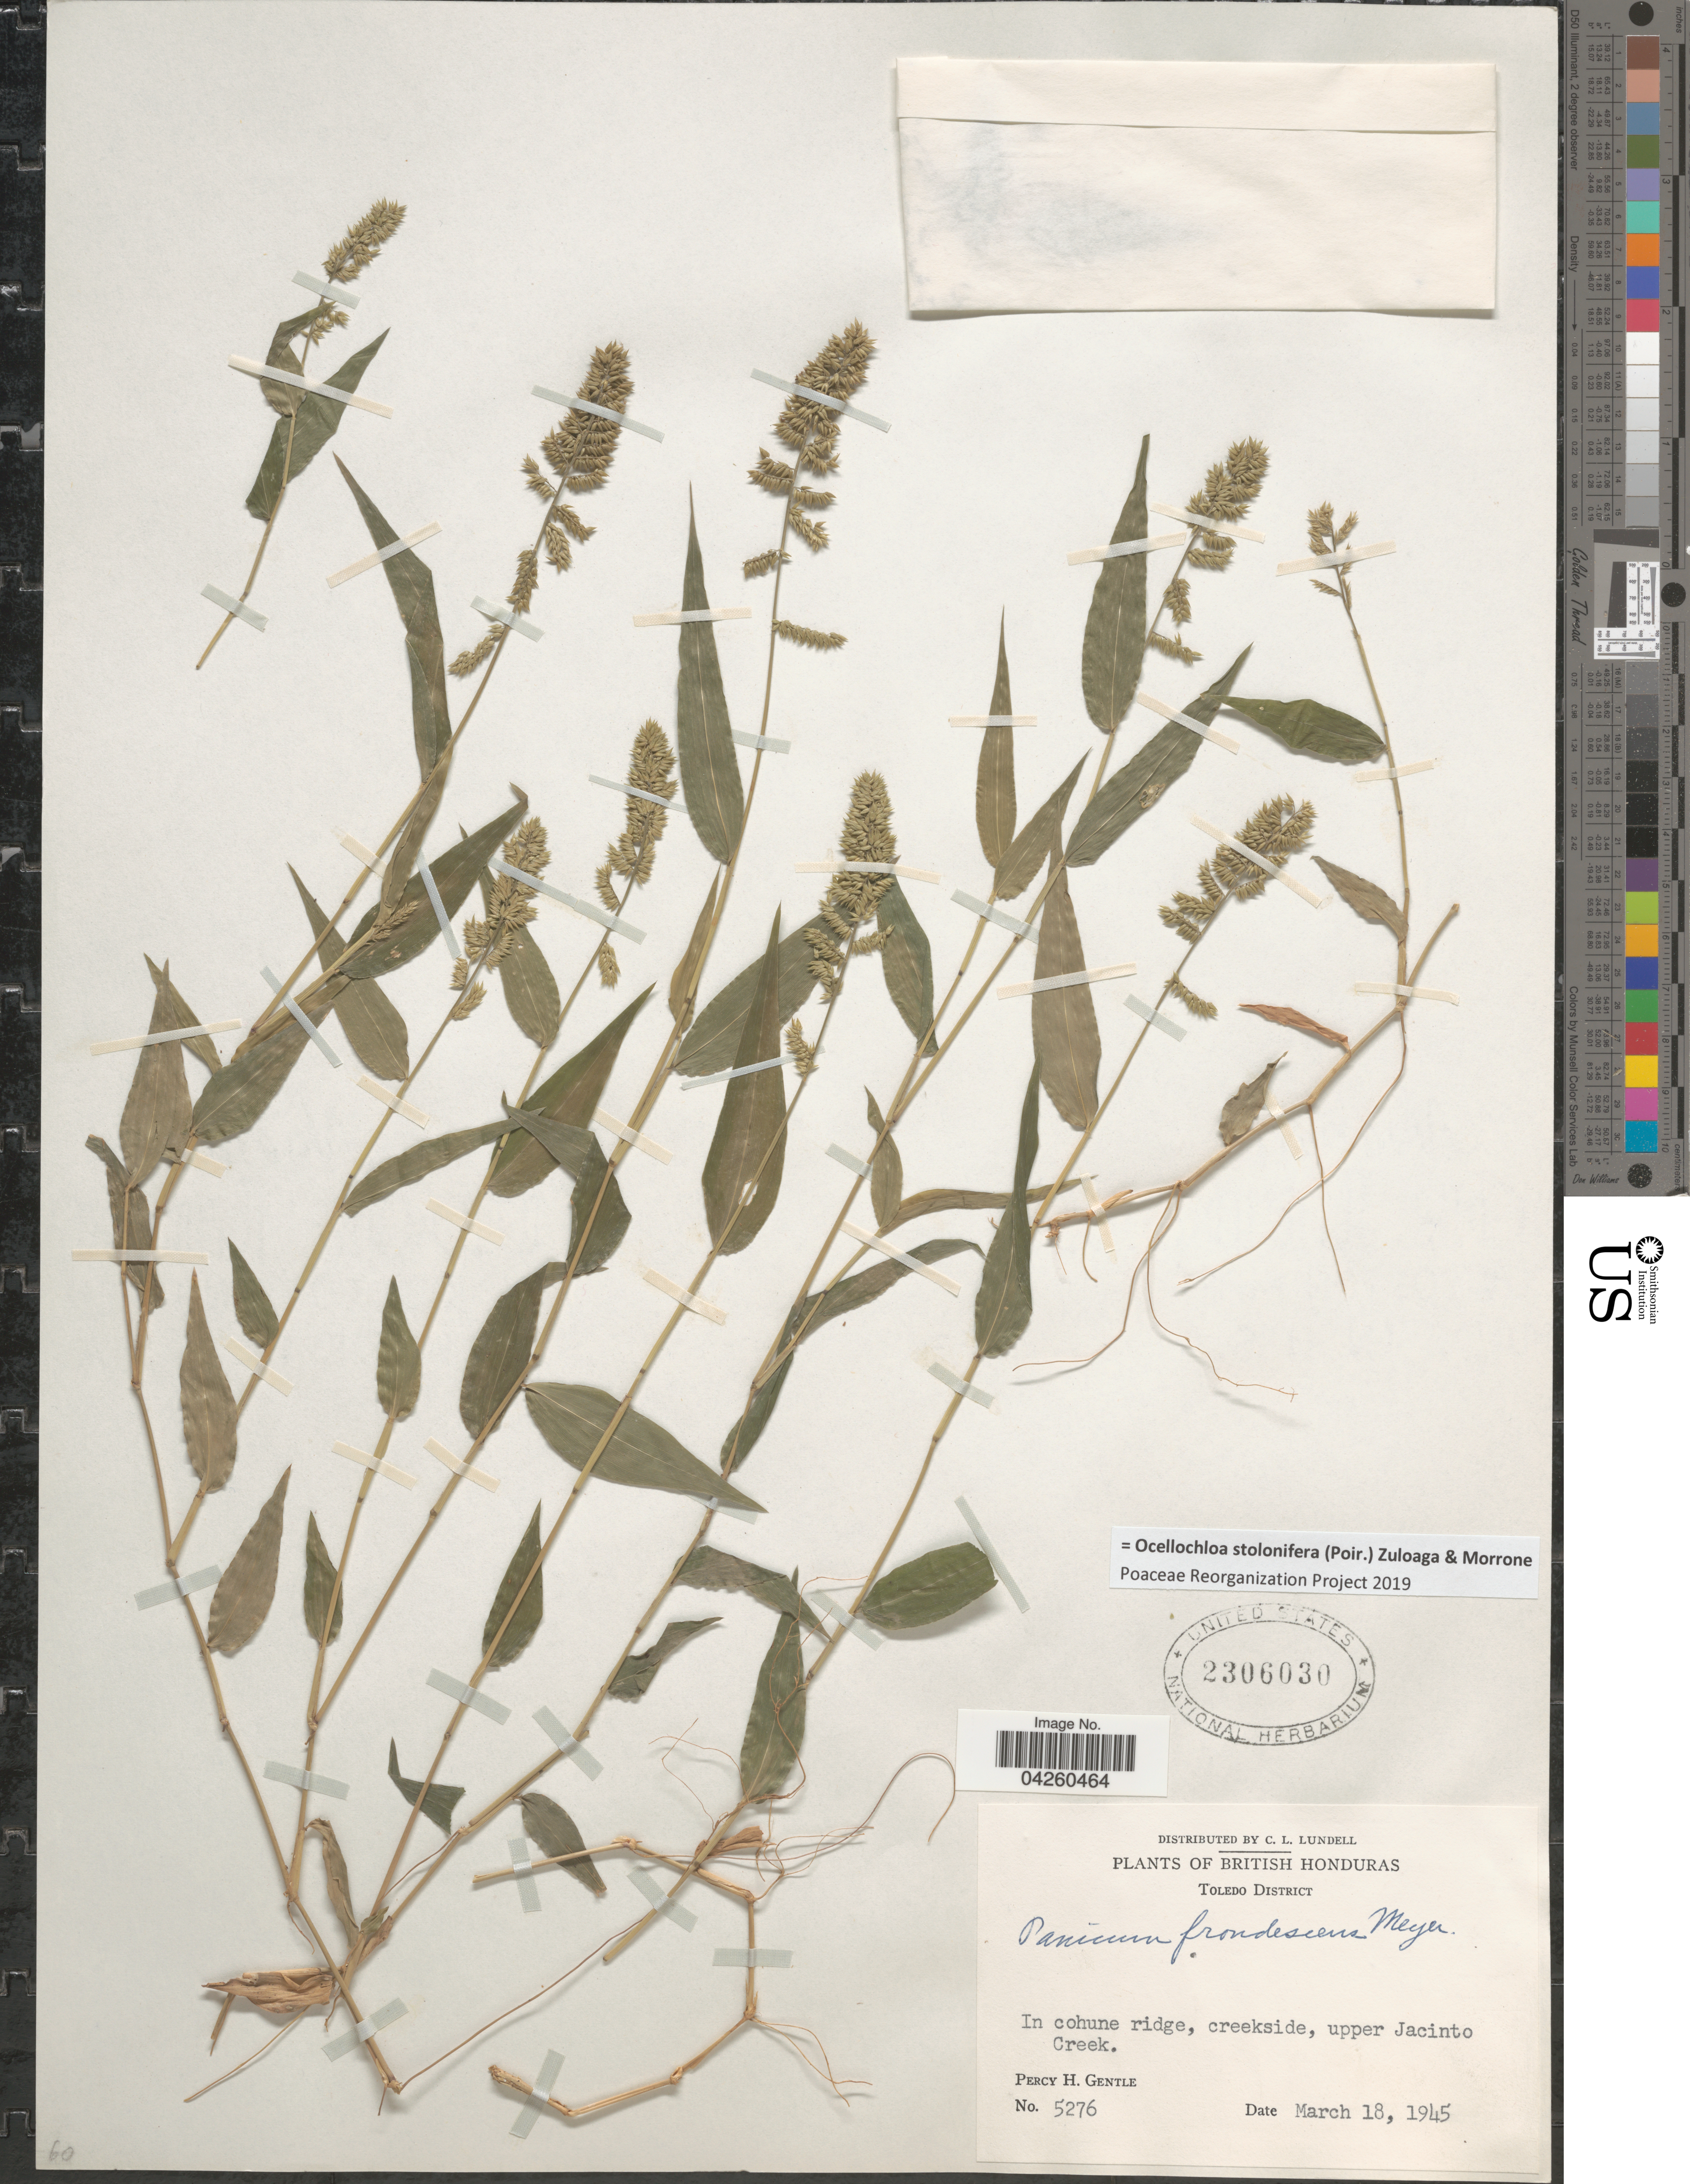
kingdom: Plantae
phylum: Tracheophyta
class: Liliopsida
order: Poales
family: Poaceae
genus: Ocellochloa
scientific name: Ocellochloa stolonifera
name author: (Poir.) Zuloaga & Morrone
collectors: P. H. Gentle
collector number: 5276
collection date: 1945-03-18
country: Belize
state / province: Toledo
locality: British Honduras. Toledo District. In cohune ridge, creekside, upper Jacinto Creek.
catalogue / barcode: US 2306030